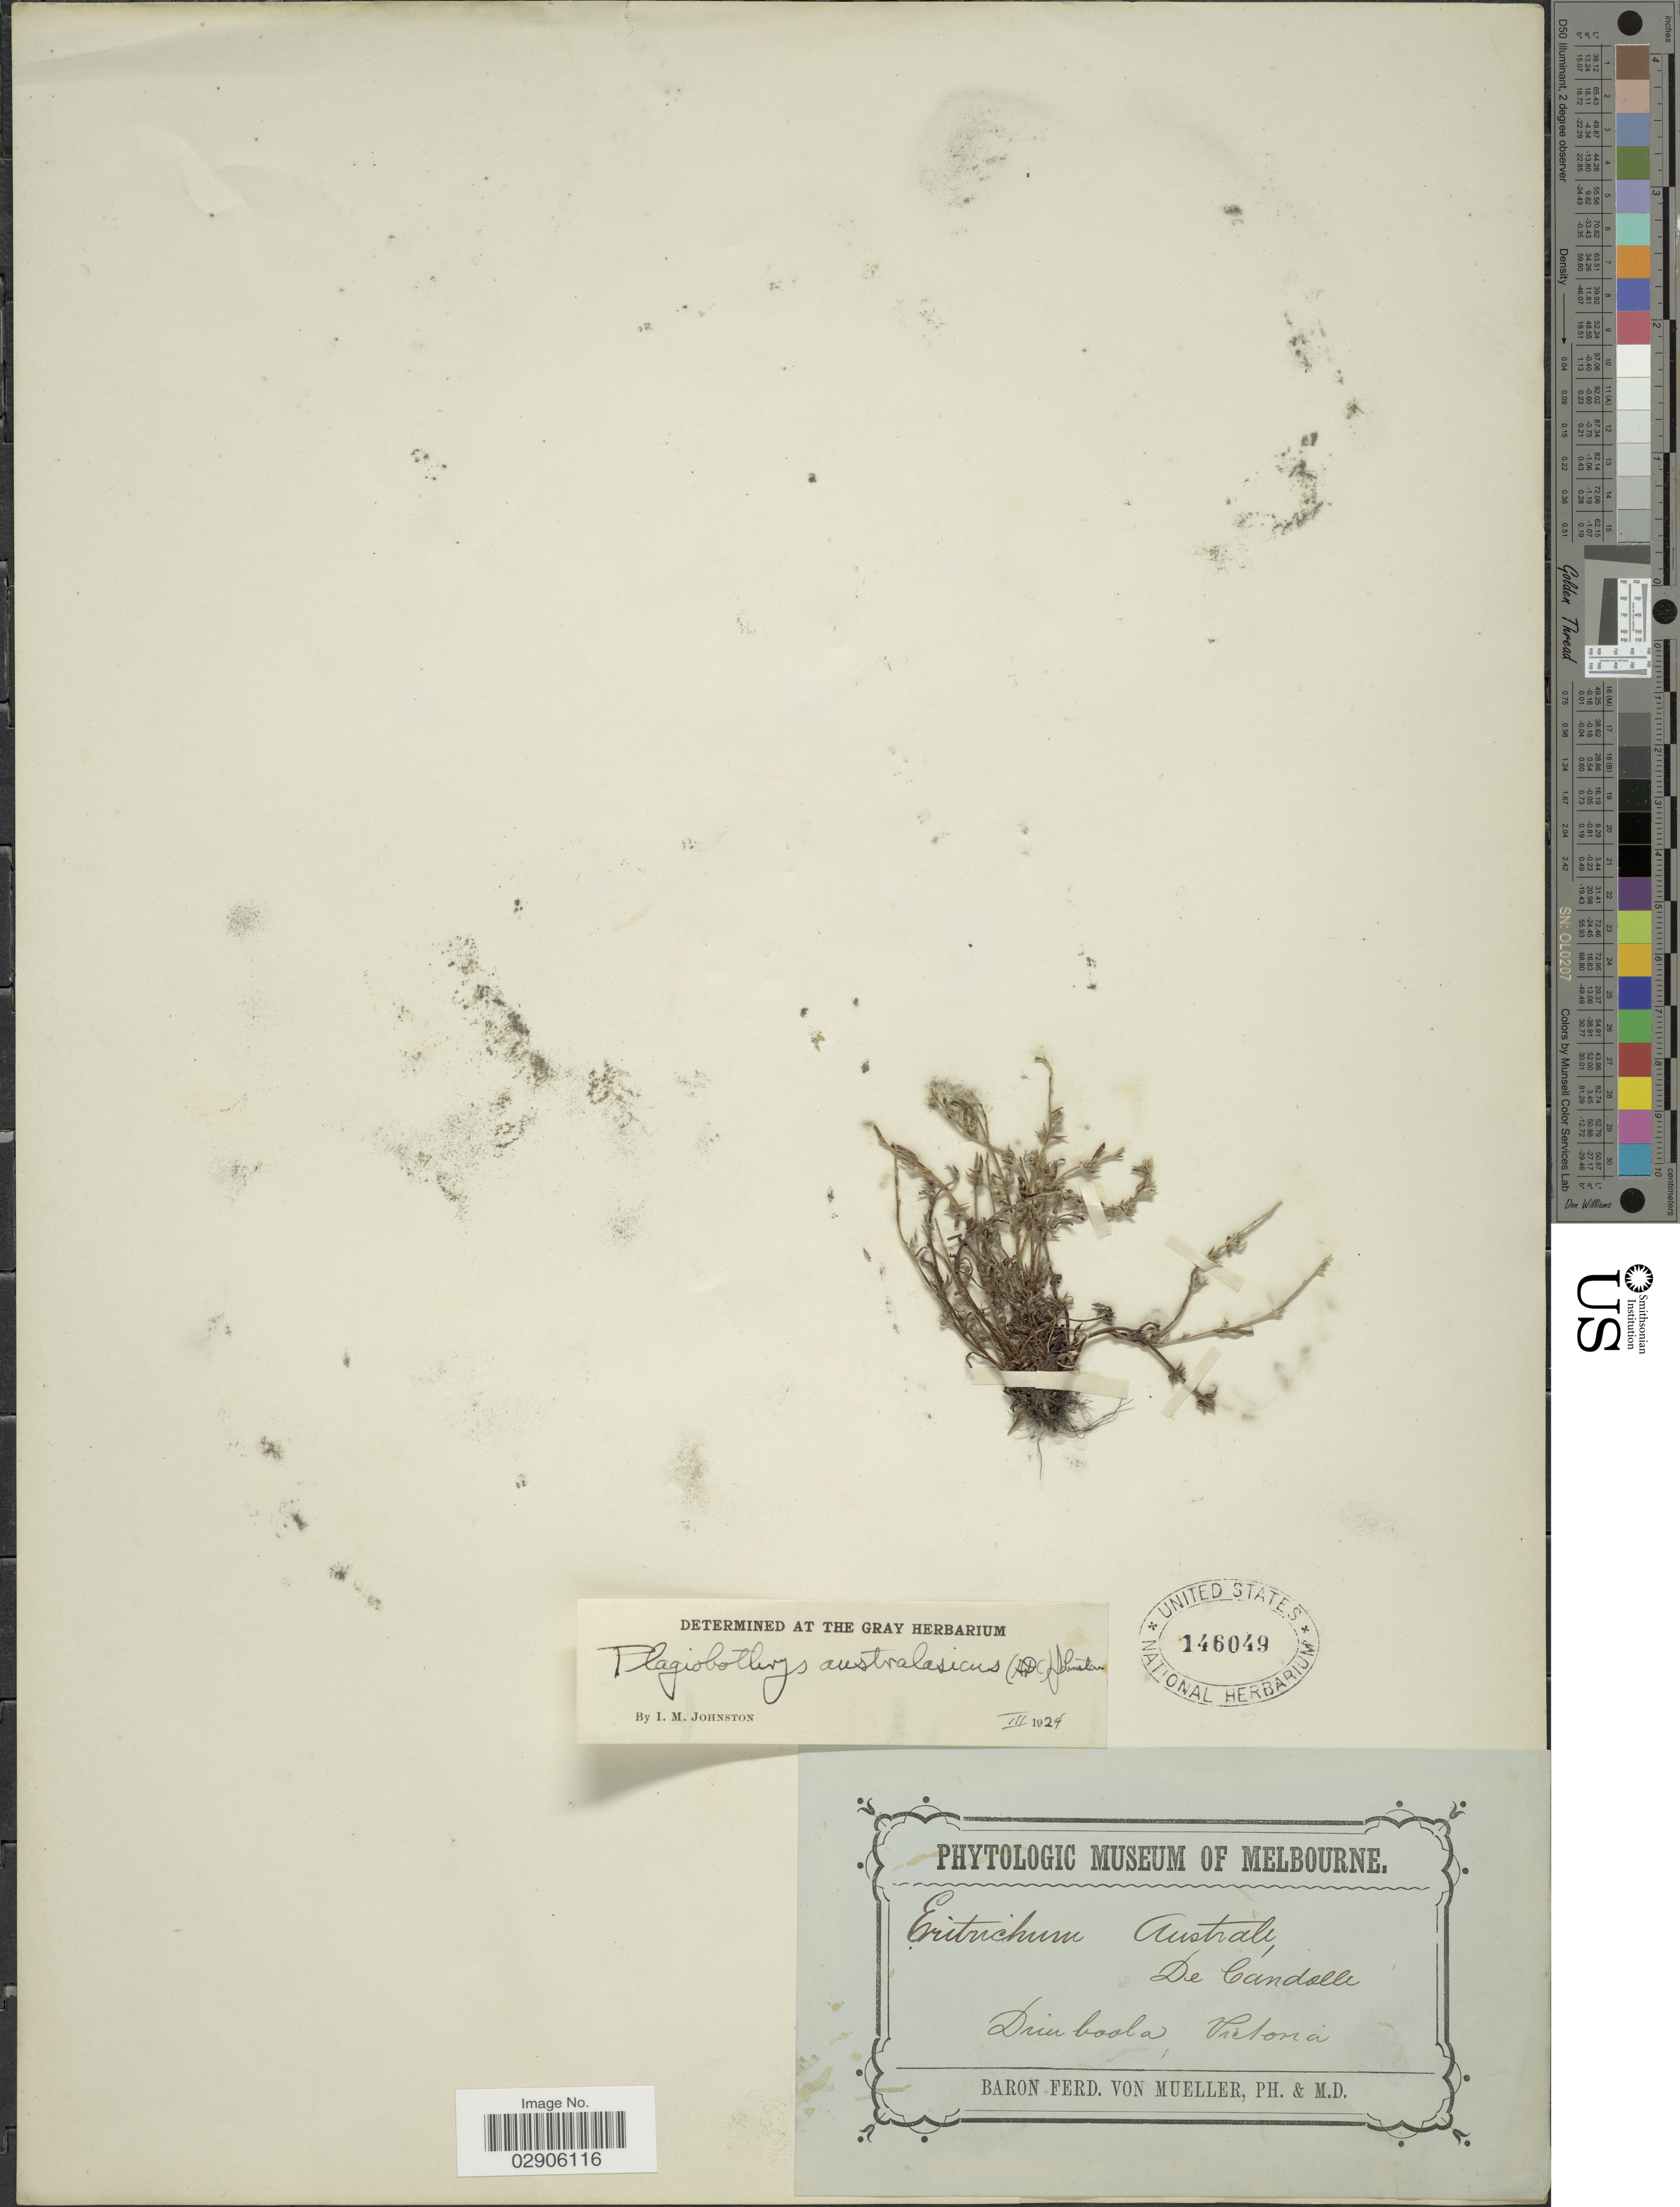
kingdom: Plantae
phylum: Tracheophyta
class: Magnoliopsida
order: Boraginales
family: Boraginaceae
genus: Plagiobothrys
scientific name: Plagiobothrys australasicus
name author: I.M. Johnst.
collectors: B. von Mueller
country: Australia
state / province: Victoria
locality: Dimboola, Victoria.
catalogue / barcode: US 146049